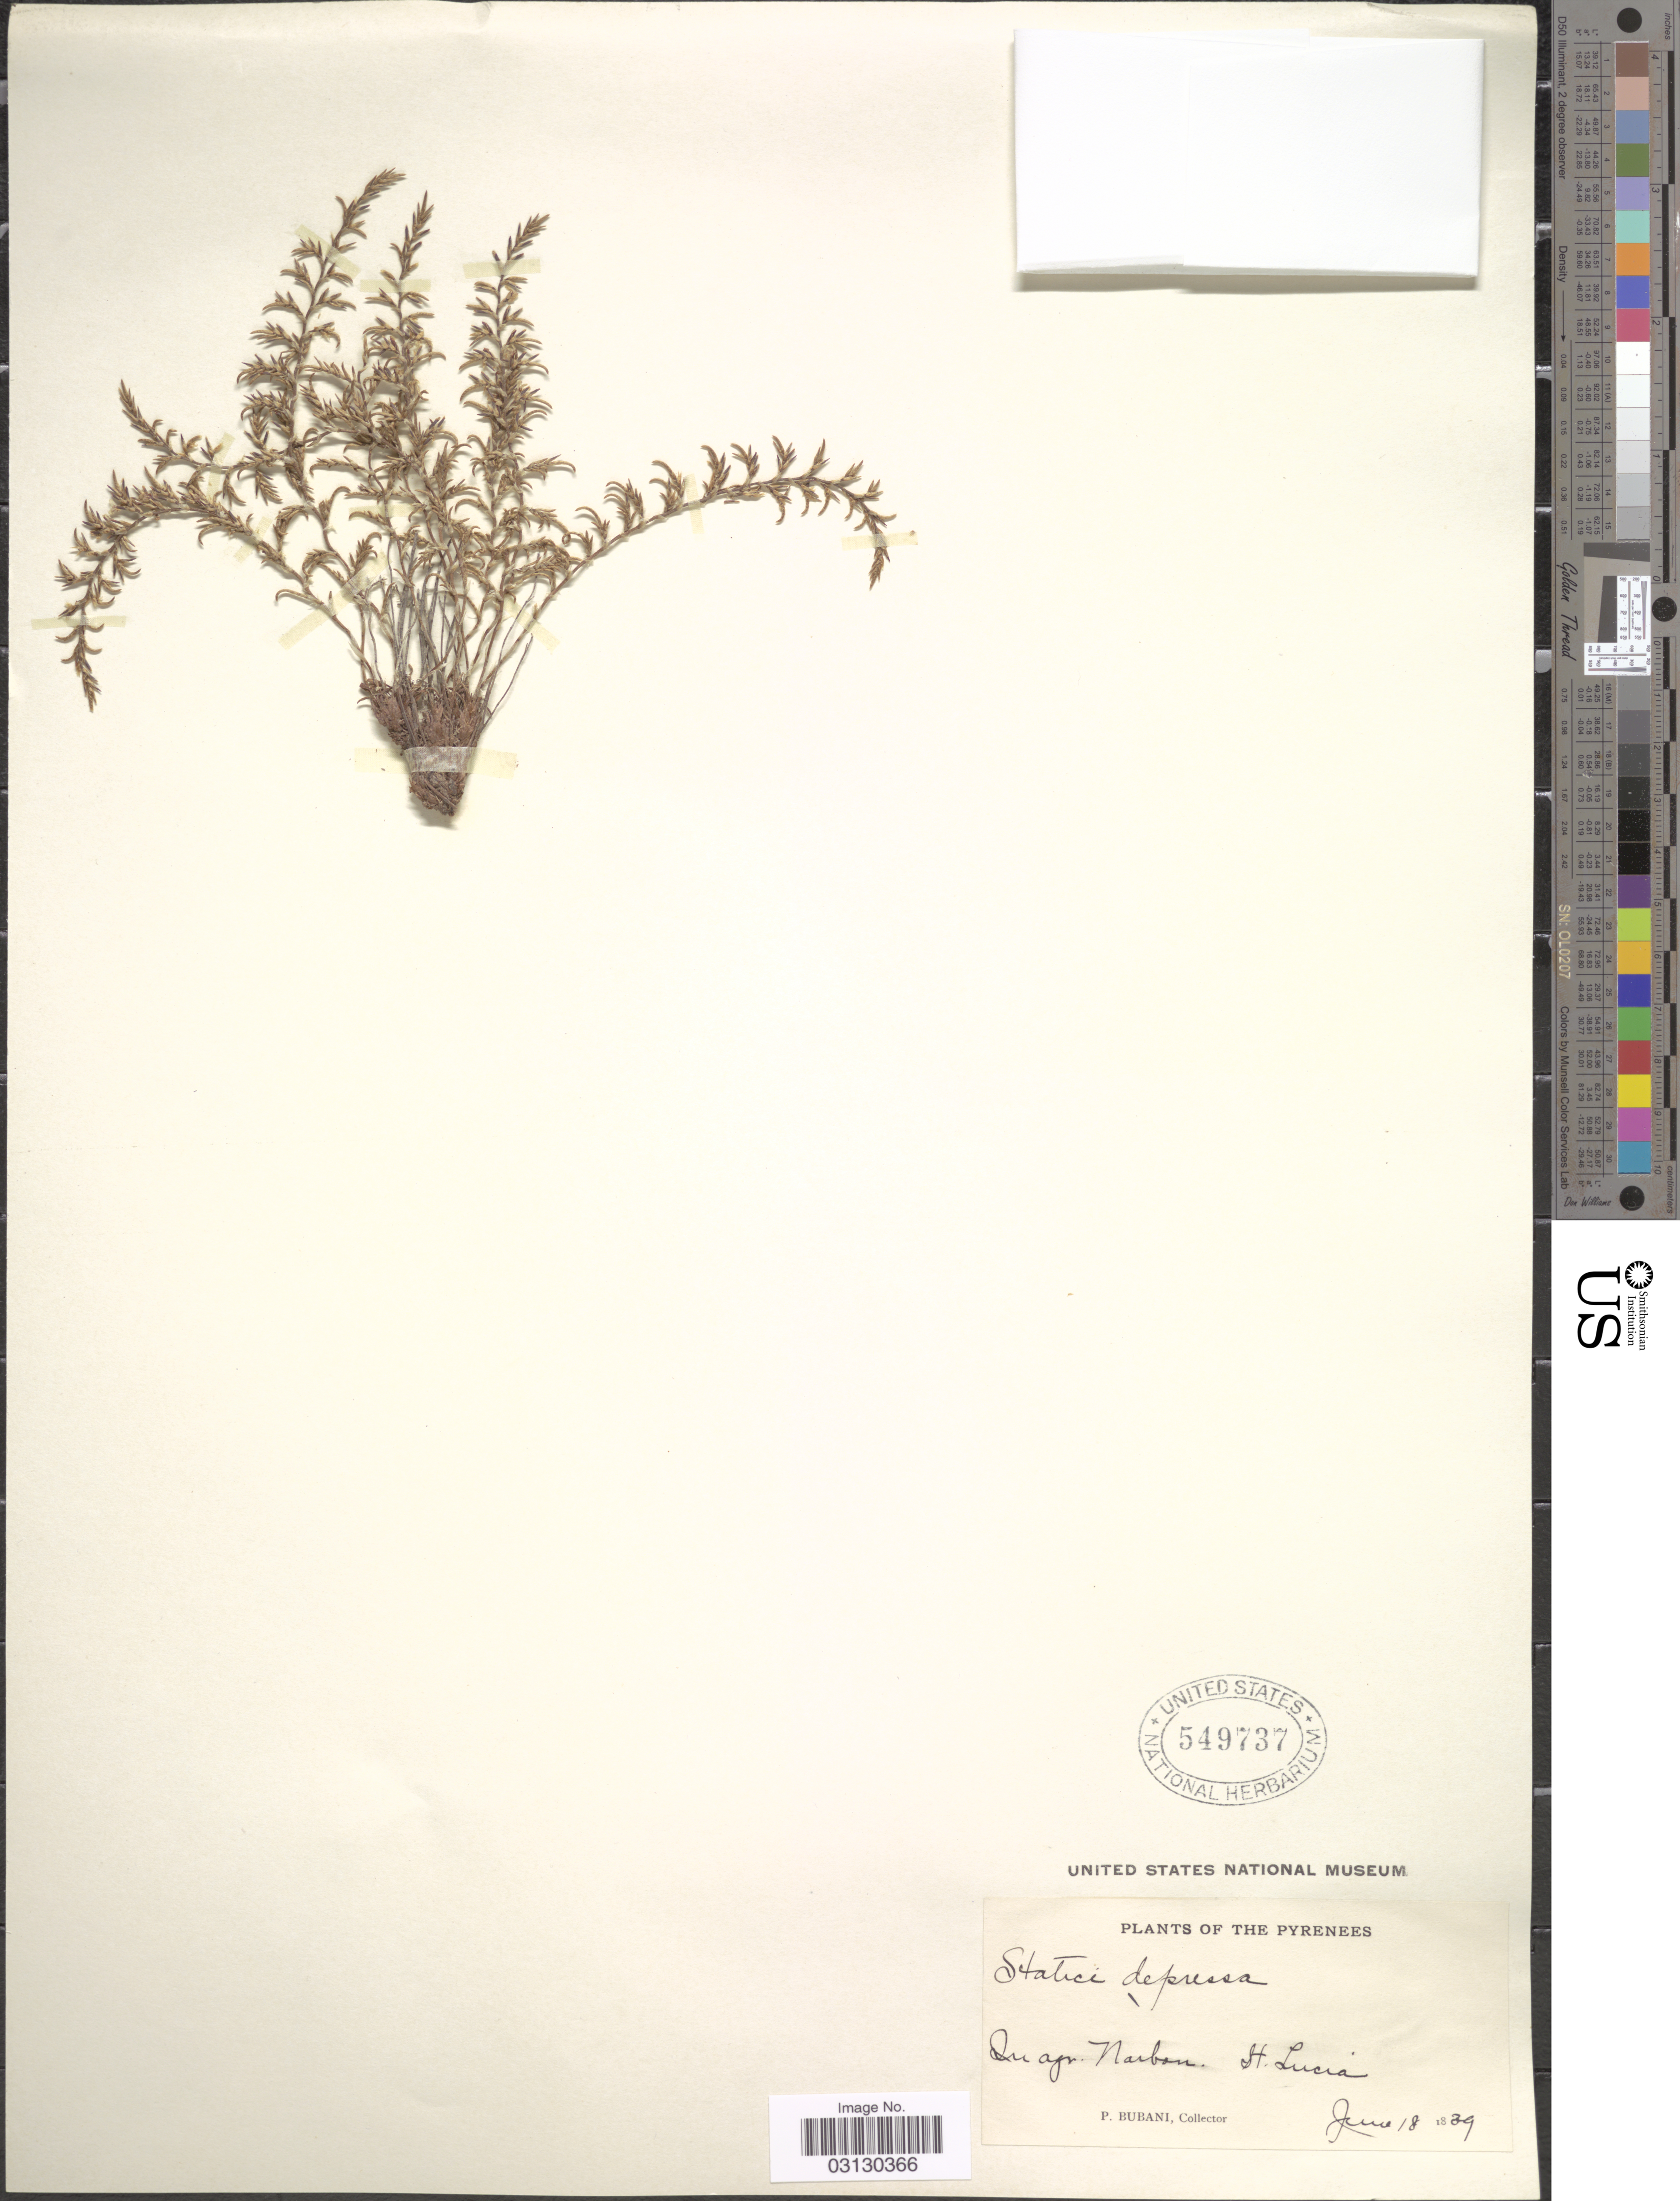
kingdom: Plantae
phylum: Tracheophyta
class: Magnoliopsida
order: Caryophyllales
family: Plumbaginaceae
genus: Statice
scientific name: Statice depressa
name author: Bubani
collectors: P. Bubani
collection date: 1839-06-18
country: France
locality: The Pyrenees, In agr. Narbon. St. Lucia.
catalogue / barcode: US 549737